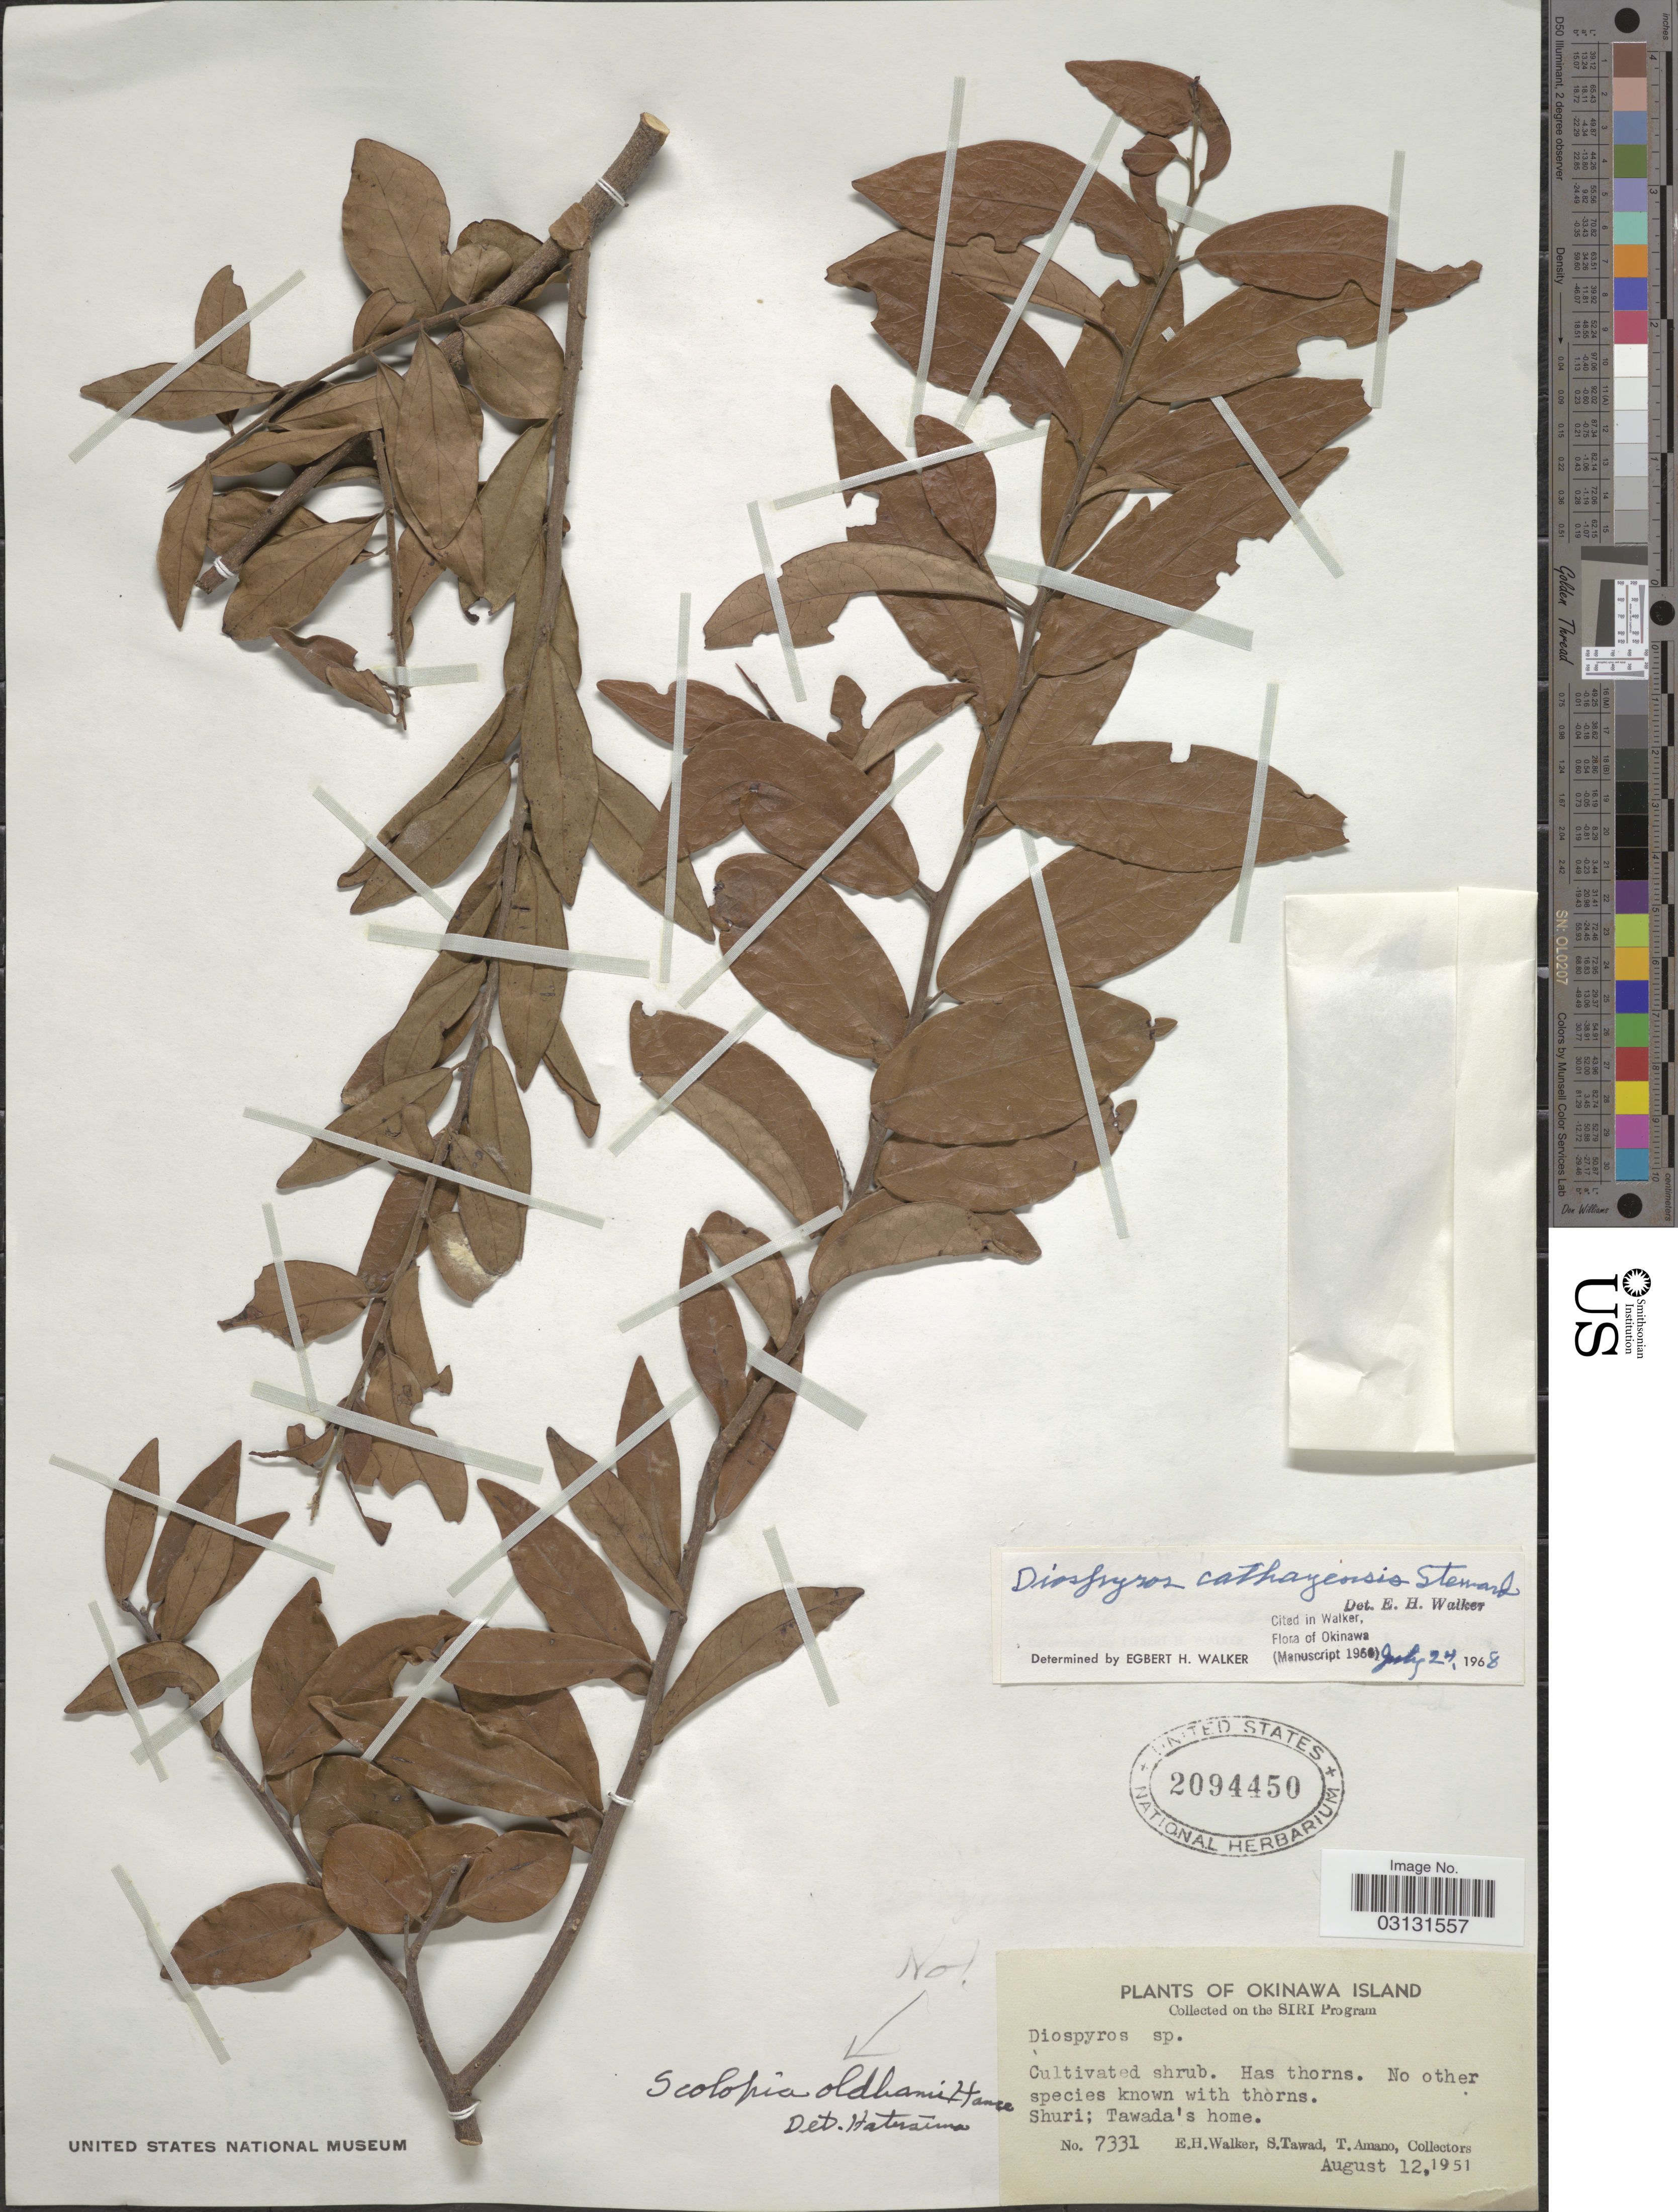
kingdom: Plantae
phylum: Tracheophyta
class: Magnoliopsida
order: Ericales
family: Ebenaceae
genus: Diospyros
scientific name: Diospyros cathayensis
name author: Steward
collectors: E. H. Walker, S. Tawad & T. Amano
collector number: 7331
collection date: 1951-08-12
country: Japan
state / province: Okinawa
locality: Okinawa Island. Shuri; Tawada's home.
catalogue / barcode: US 2094450